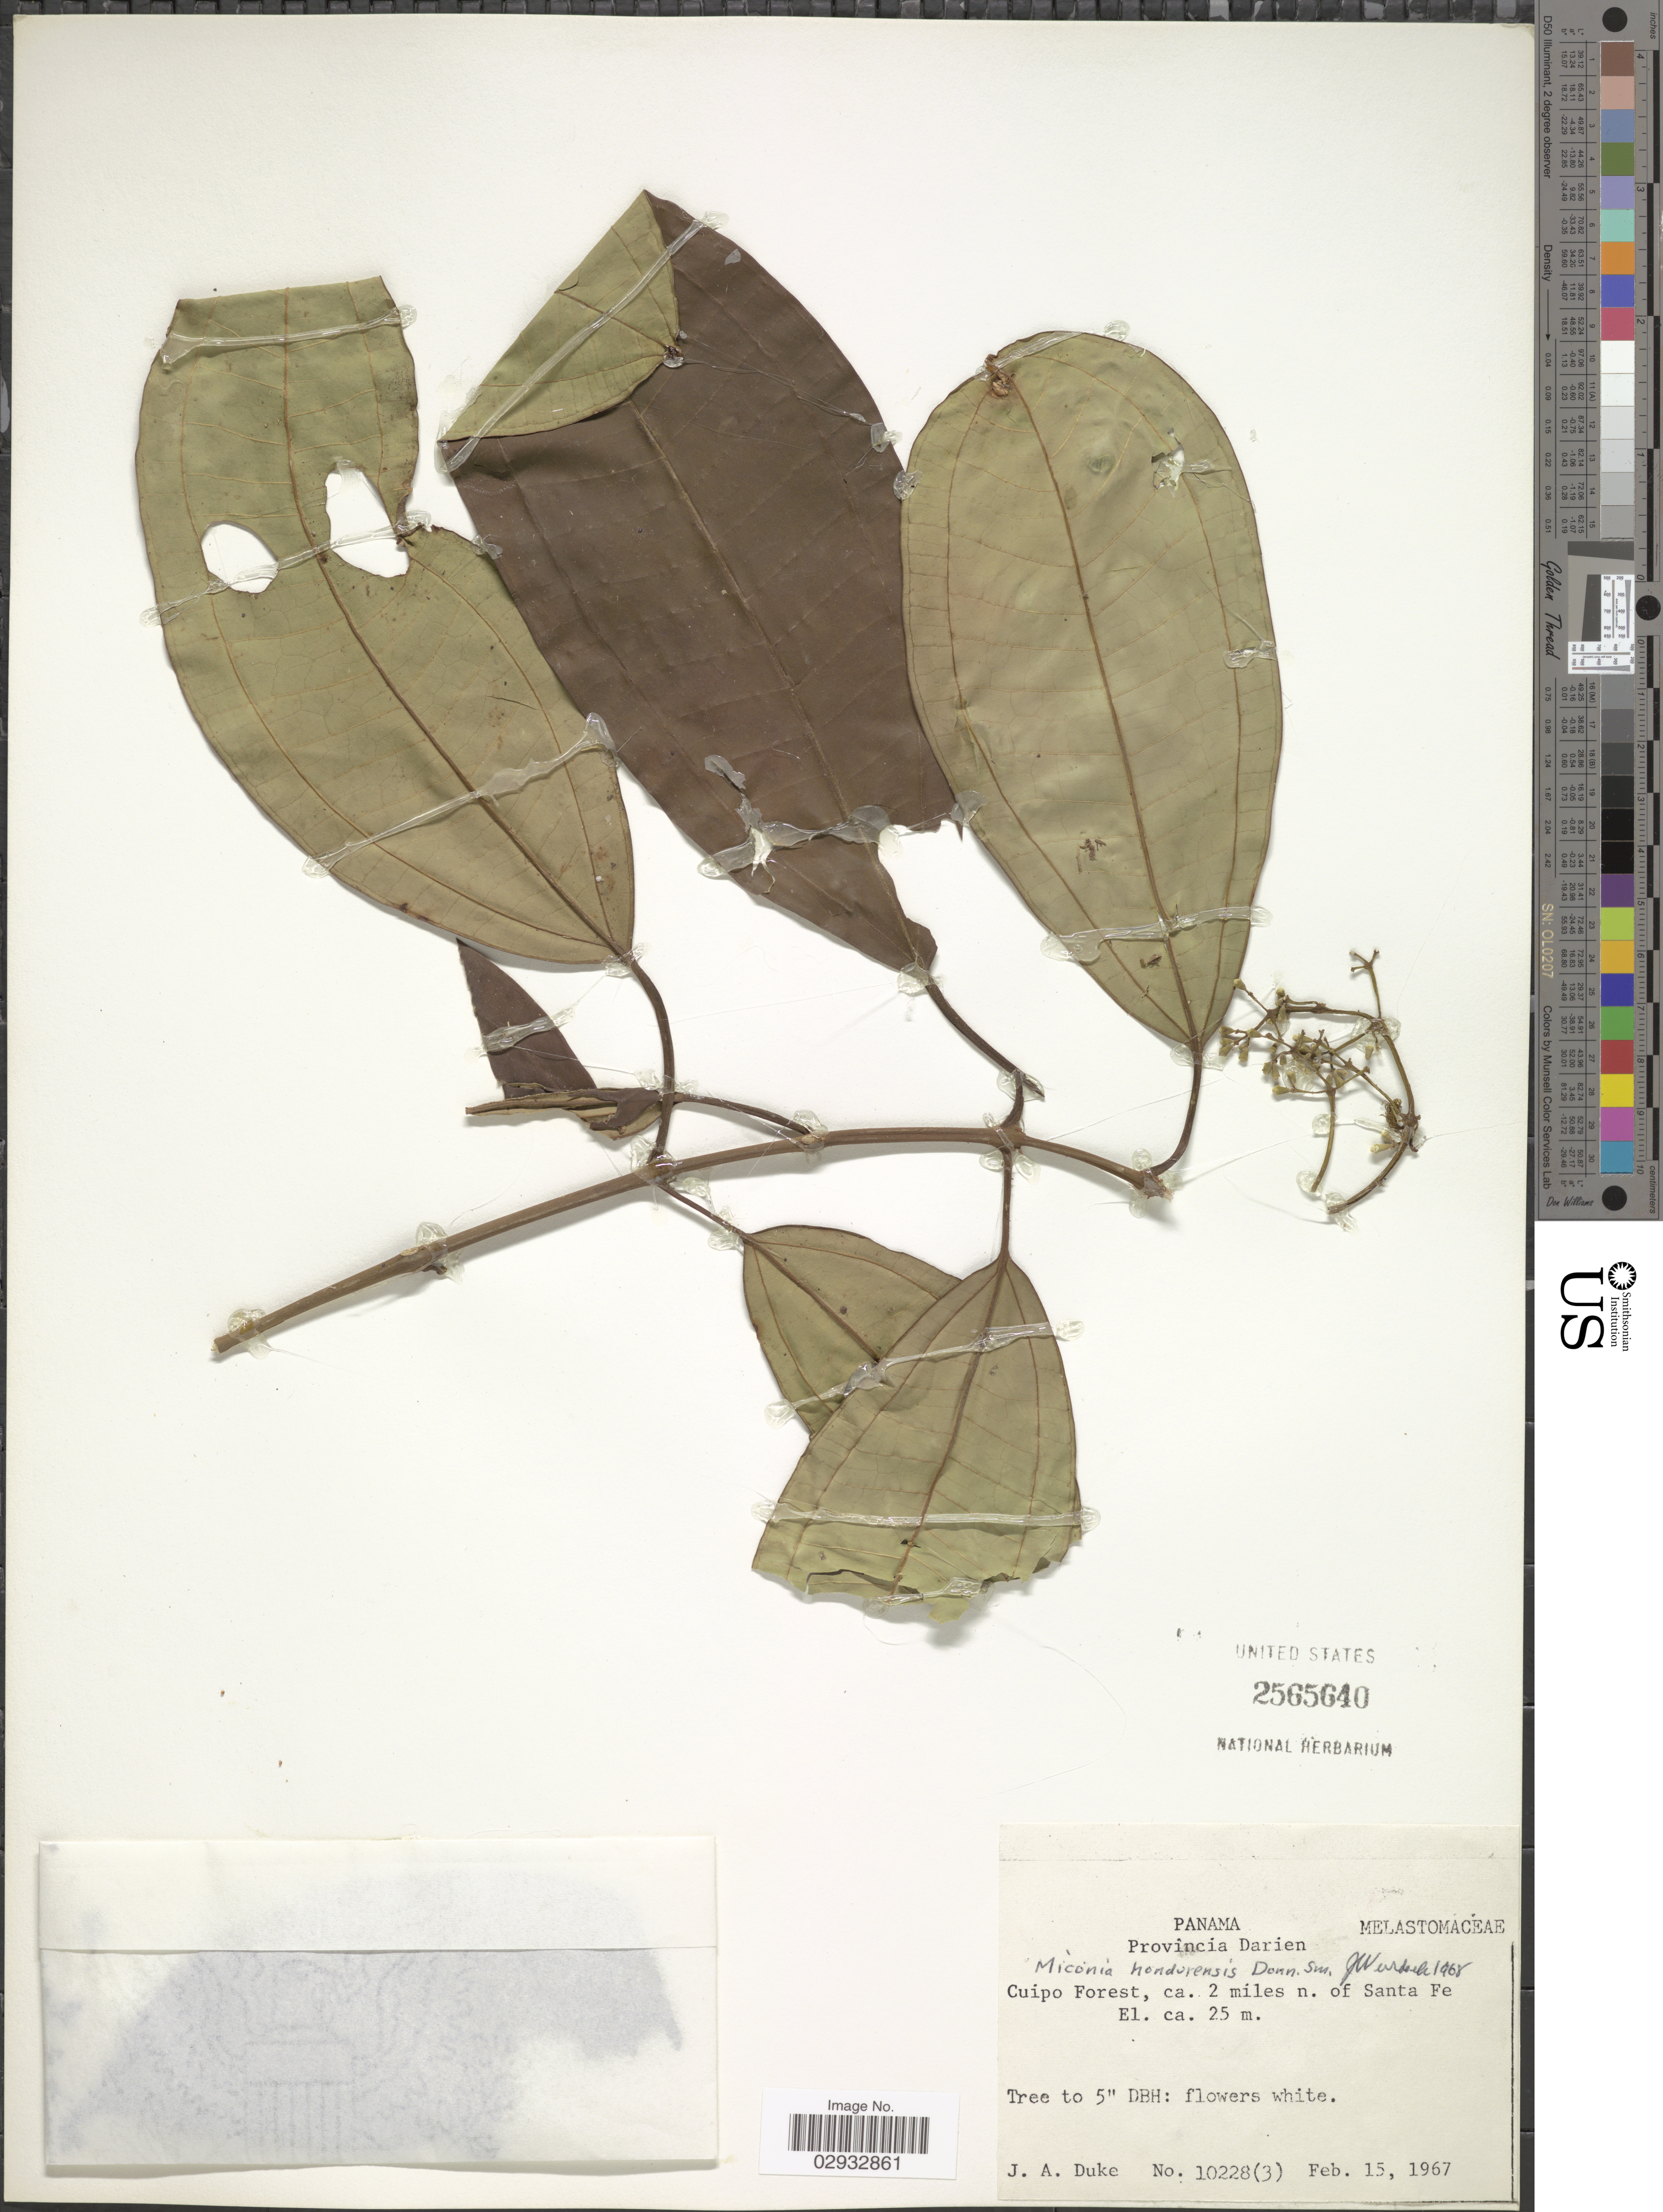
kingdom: Plantae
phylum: Tracheophyta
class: Magnoliopsida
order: Myrtales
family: Melastomataceae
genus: Miconia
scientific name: Miconia hondurensis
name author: Donn. Sm.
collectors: J. A. Duke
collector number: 10228 (3)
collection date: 1967-02-15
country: Panama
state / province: Darién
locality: Cuipo Forest, ca. 2 miles n. of Santa Fe.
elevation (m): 25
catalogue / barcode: US 2565640